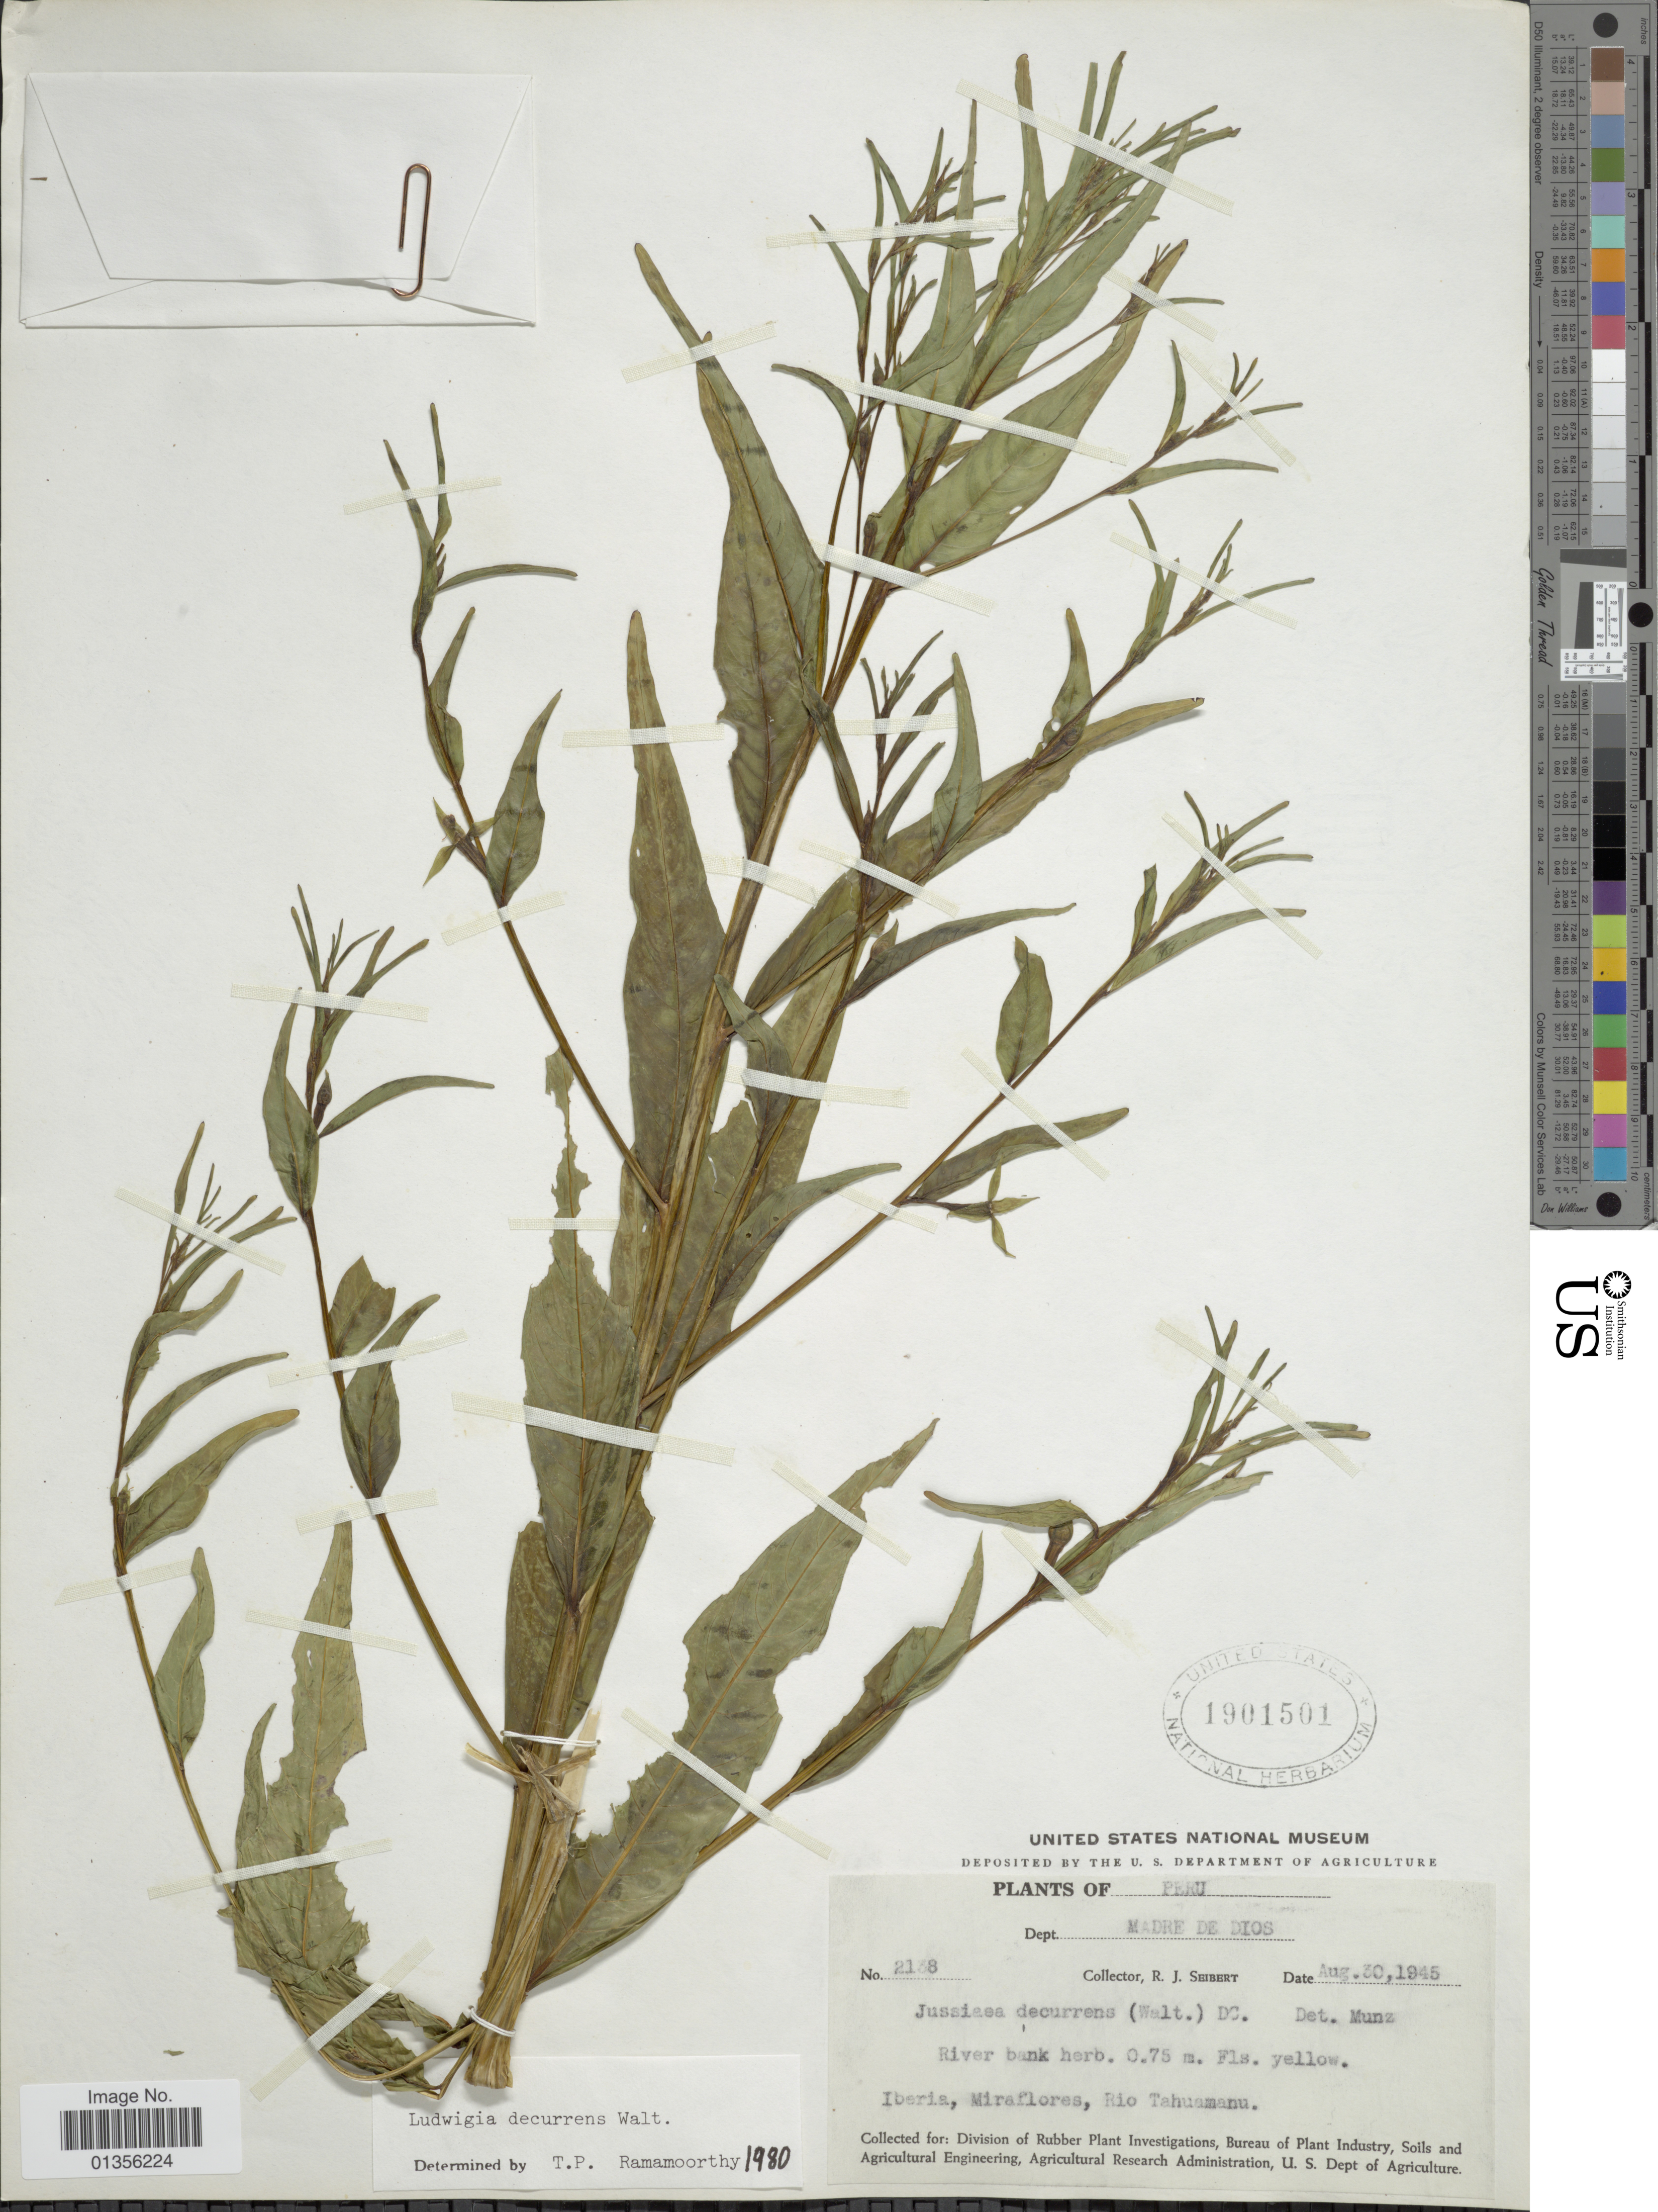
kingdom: Plantae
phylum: Tracheophyta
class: Magnoliopsida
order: Myrtales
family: Onagraceae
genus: Ludwigia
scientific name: Ludwigia decurrens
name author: Walter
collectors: R. J. Seibert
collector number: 2138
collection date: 1945-08-30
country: Peru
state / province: Madre de Dios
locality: Iberia, Miraflores, Rio Tahuamanu.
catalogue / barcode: US 1901501